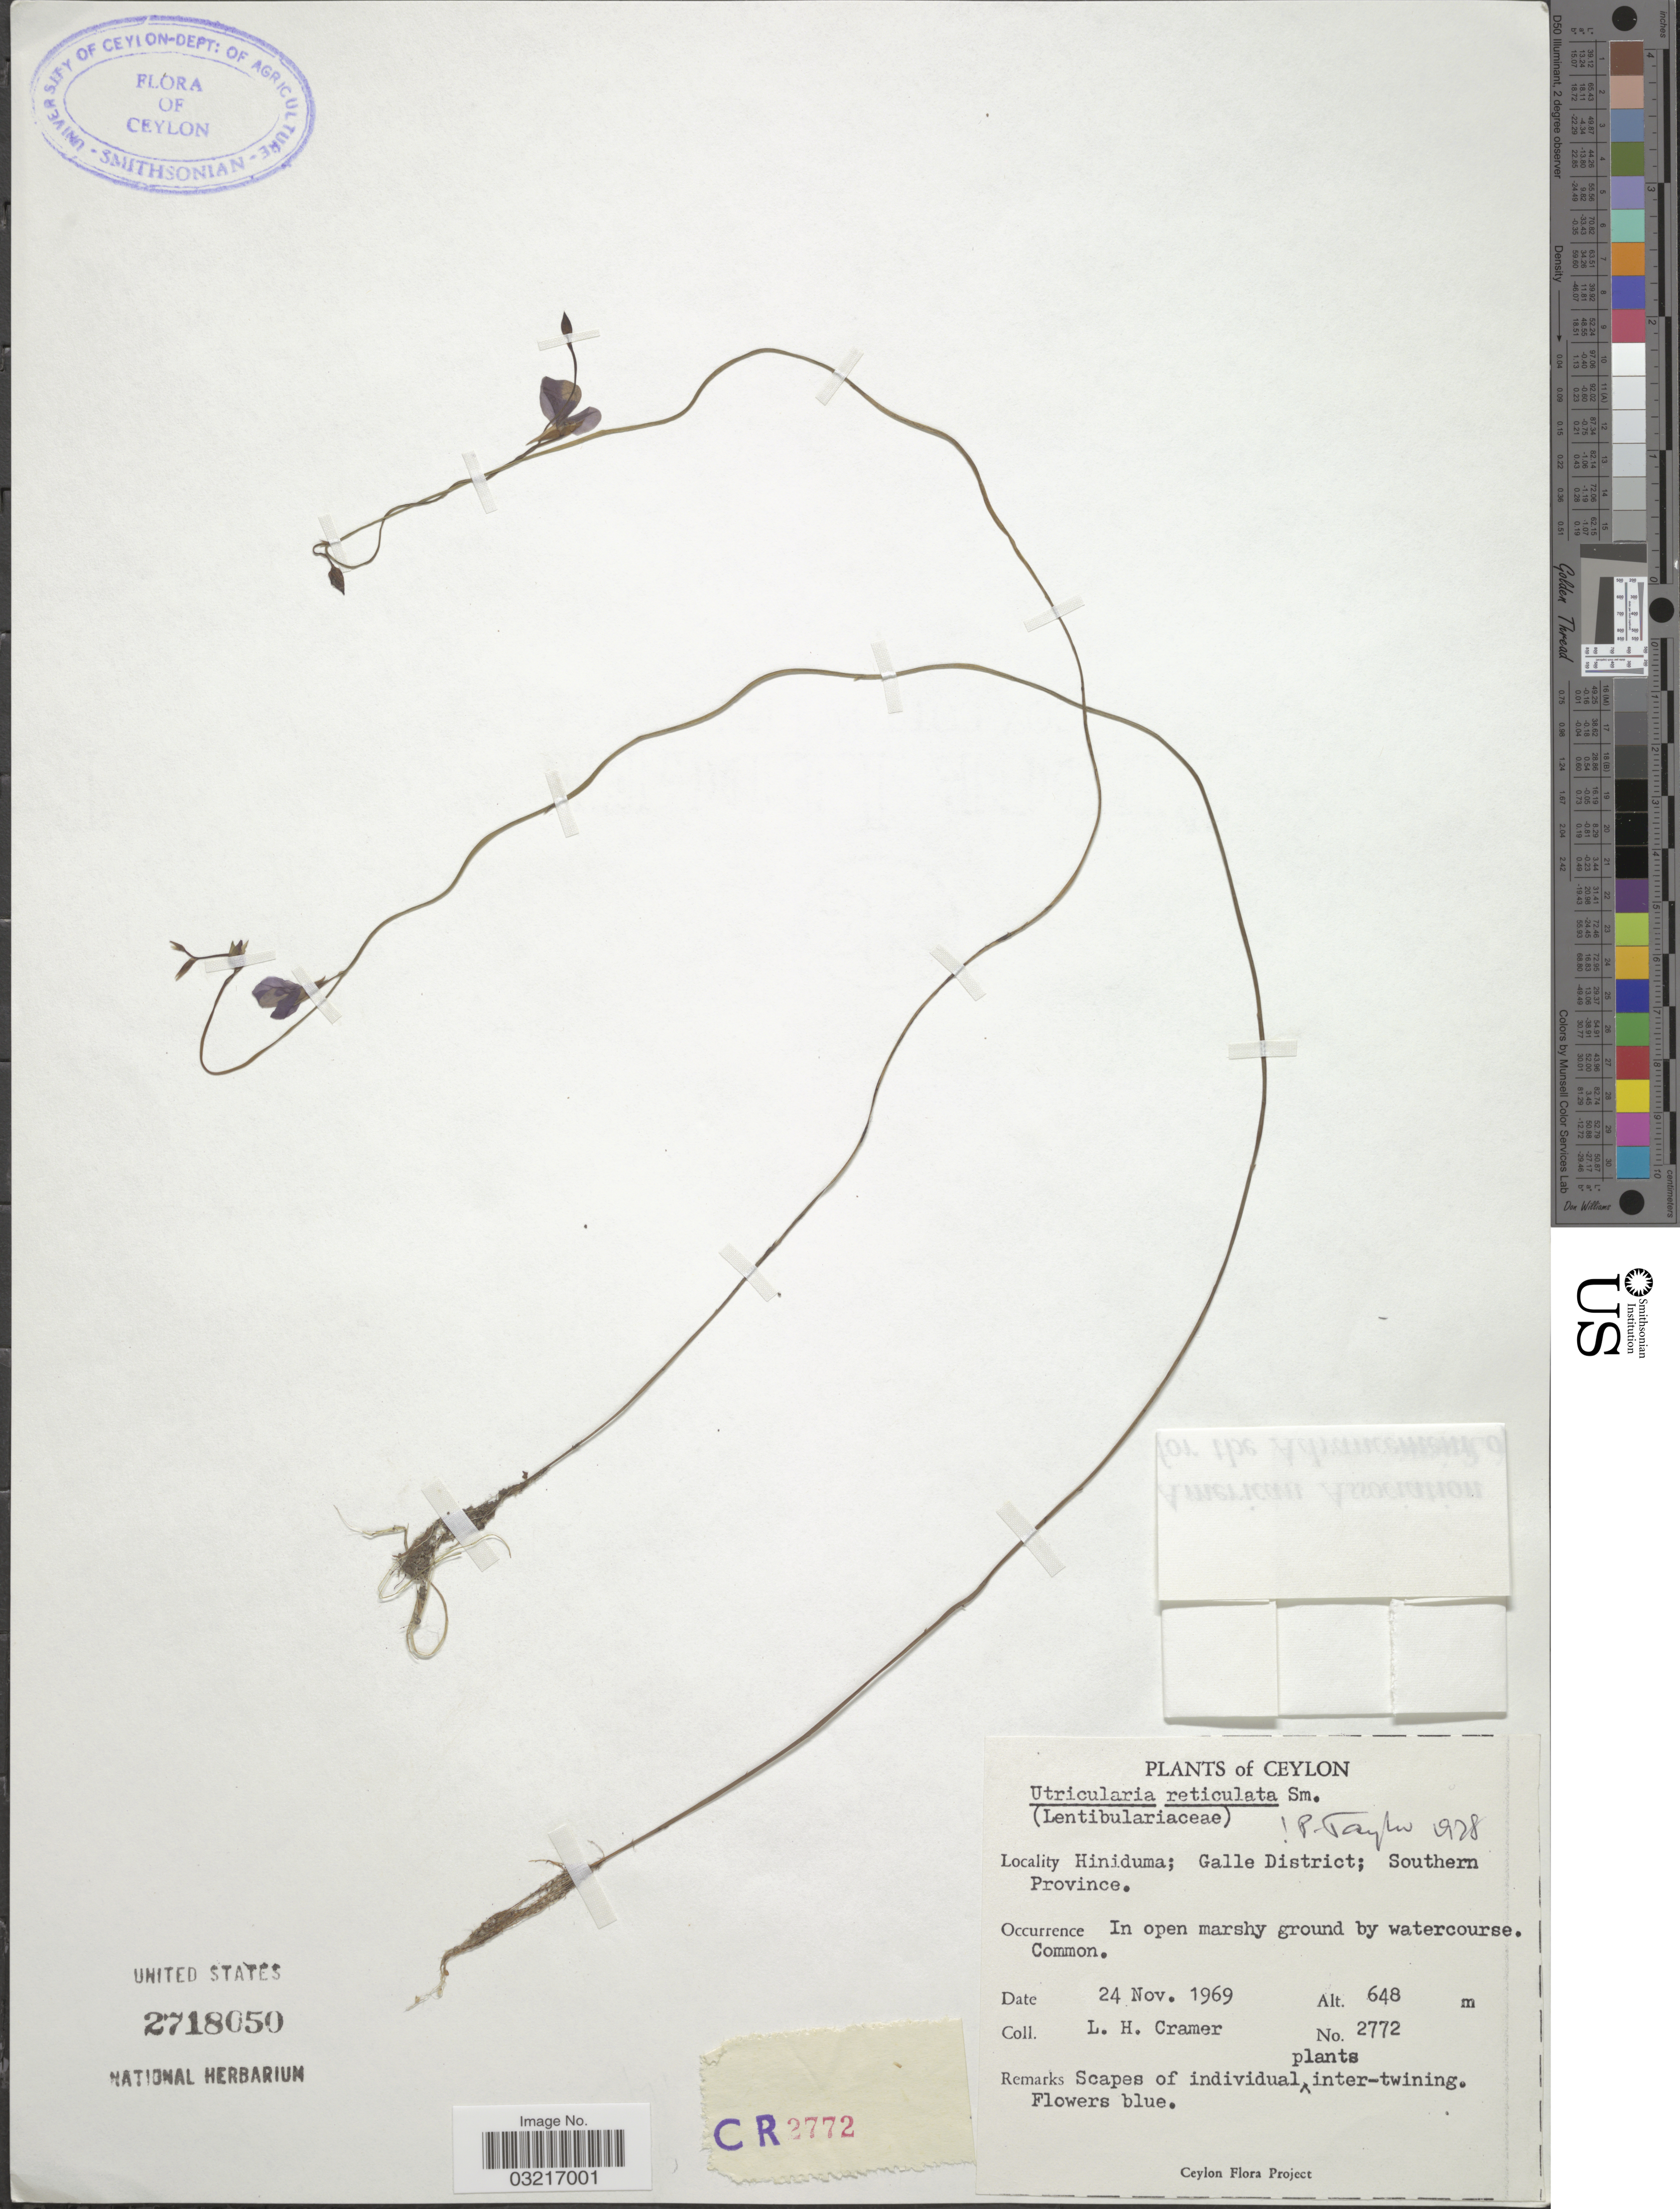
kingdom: Plantae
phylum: Tracheophyta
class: Magnoliopsida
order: Lamiales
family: Lentibulariaceae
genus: Utricularia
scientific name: Utricularia reticulata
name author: Sm.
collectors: L. H. Cramer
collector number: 2772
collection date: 1969-11-24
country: Sri Lanka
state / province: Southern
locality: Ceylon, Hiniduma; Galle District.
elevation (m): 648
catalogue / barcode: US 2718050